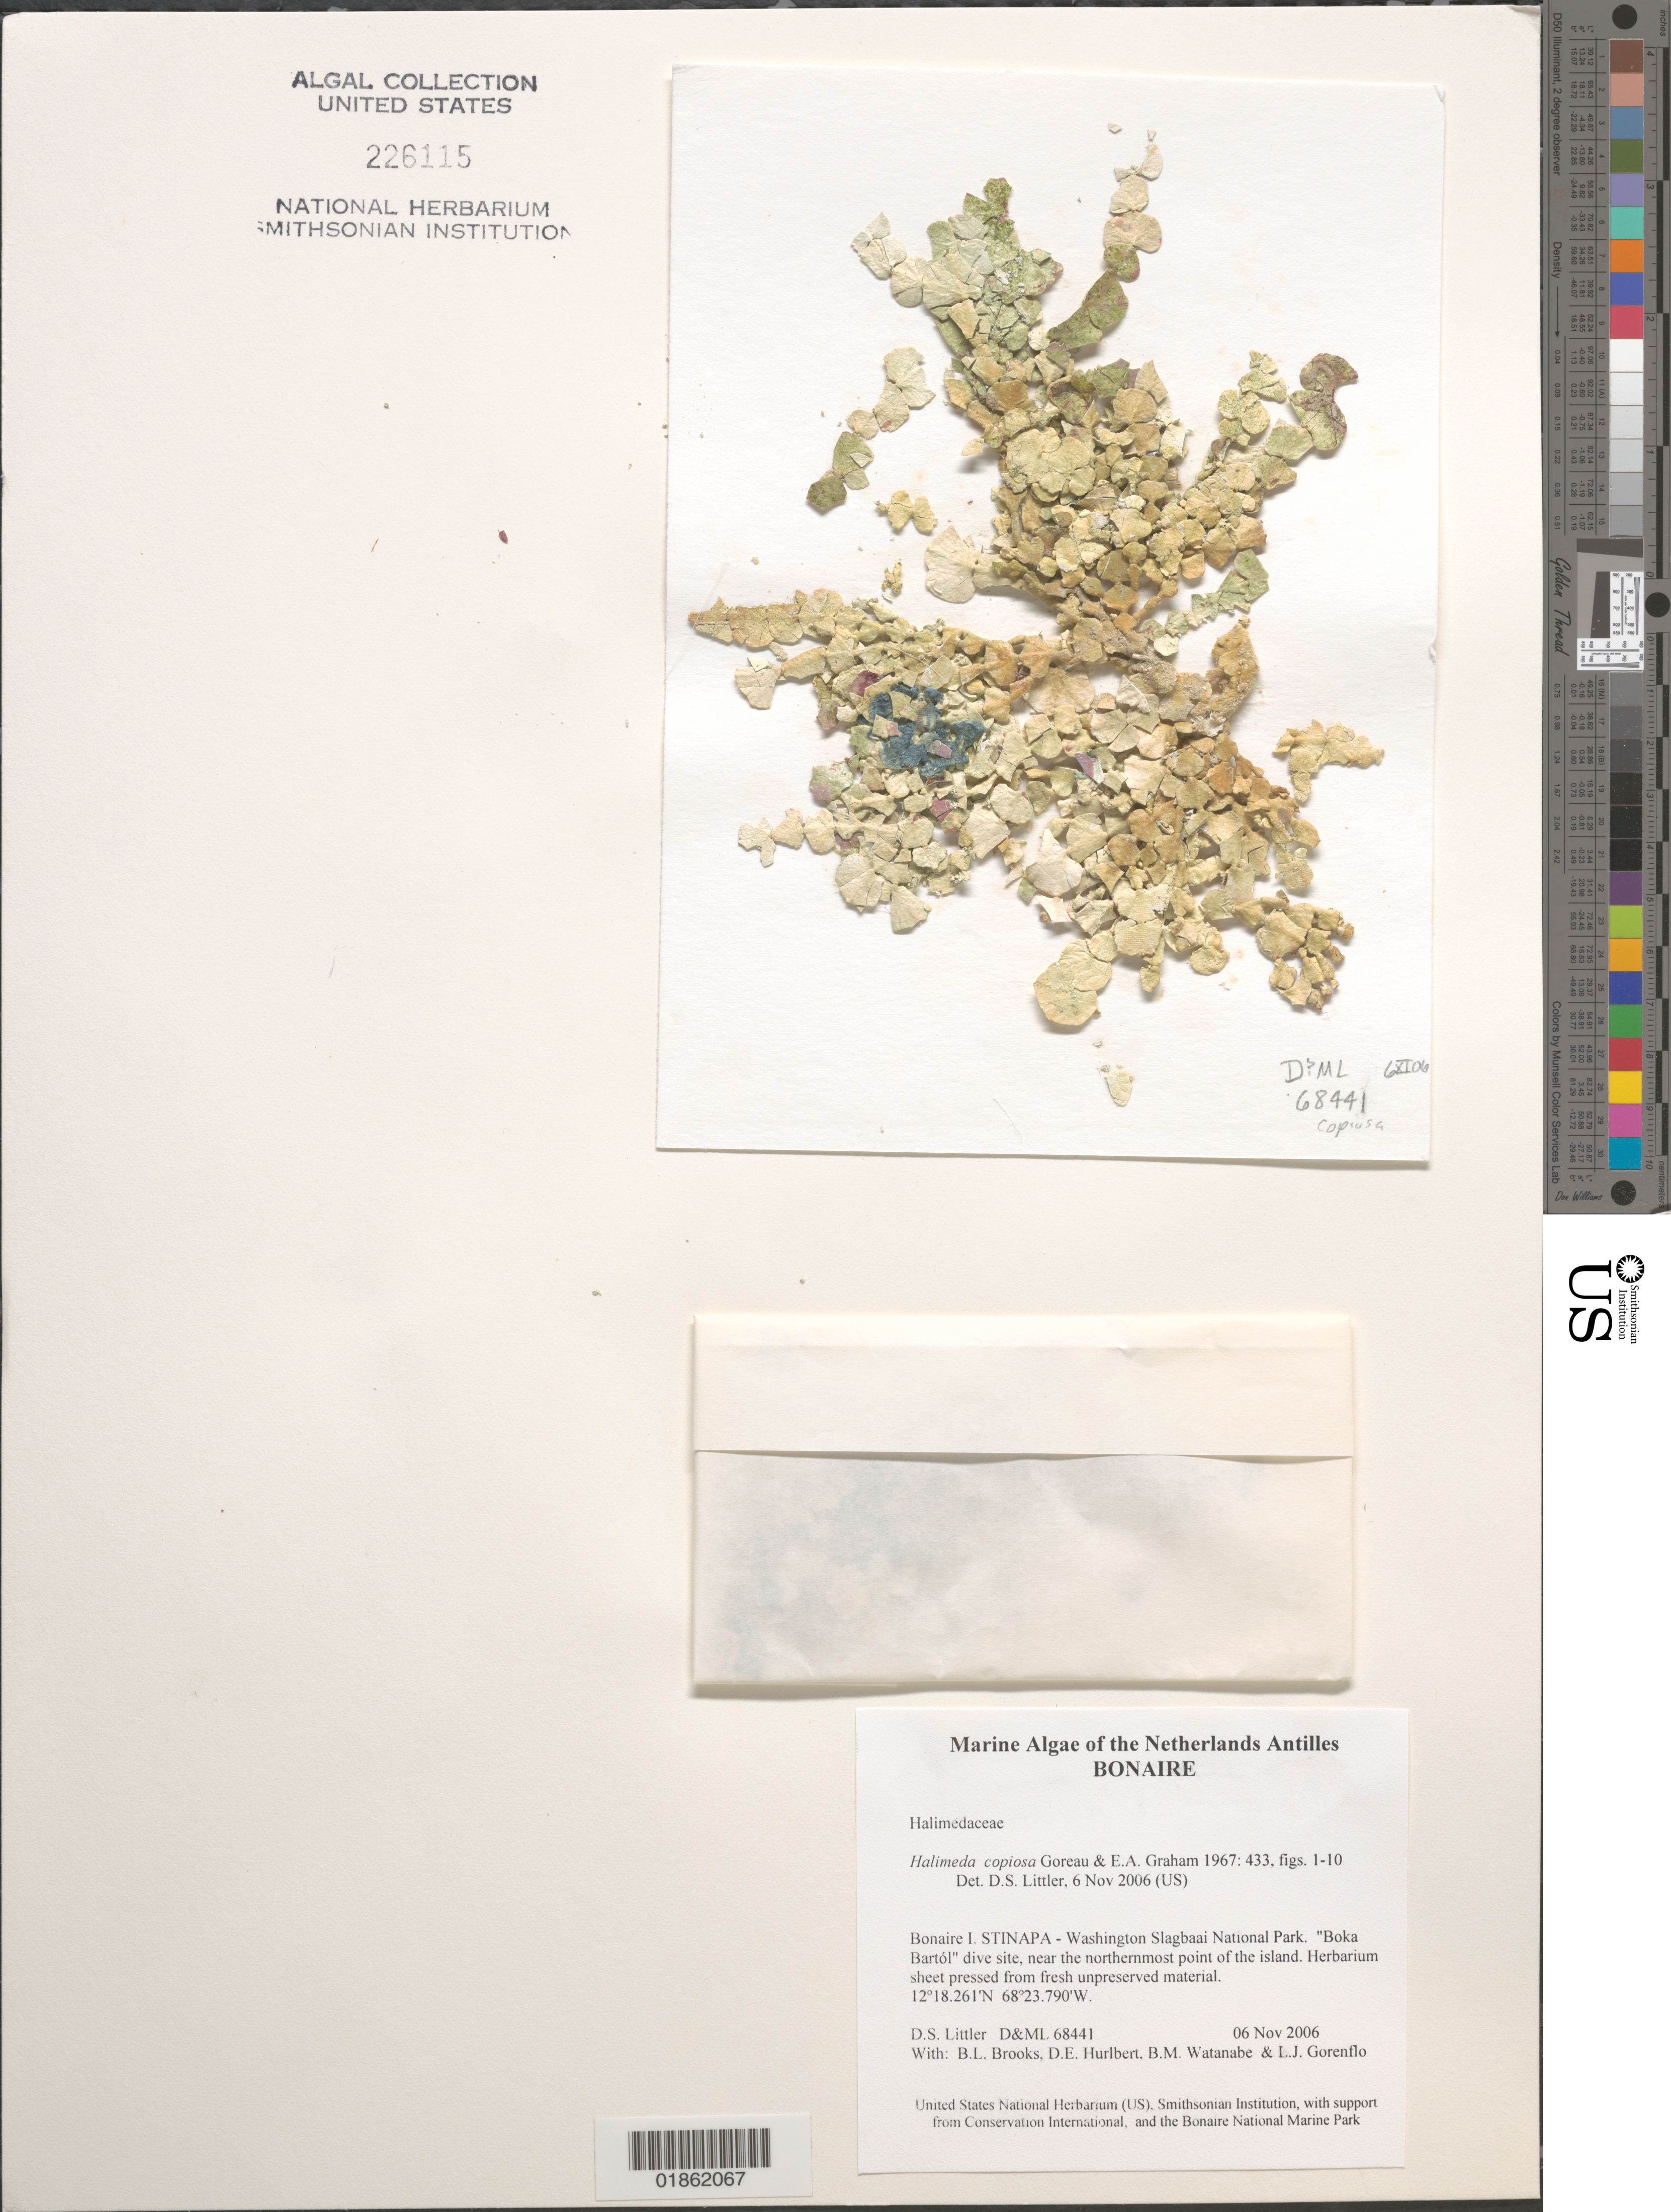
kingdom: Plantae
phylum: Chlorophyta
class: Ulvophyceae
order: Bryopsidales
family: Halimedaceae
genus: Halimeda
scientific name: Halimeda copiosa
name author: Goreau & E.A. Graham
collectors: D. S. Littler, M. M. Littler, B. Brooks, D. Hurlbert & et al.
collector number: D&ML68441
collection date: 2006-11-06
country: Netherlands Antilles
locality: Bonaire I. STINAPA - Washington Slagbaai National Park. "Boka Bartól" dive site, near the northernmost point of the island.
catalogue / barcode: US 226115